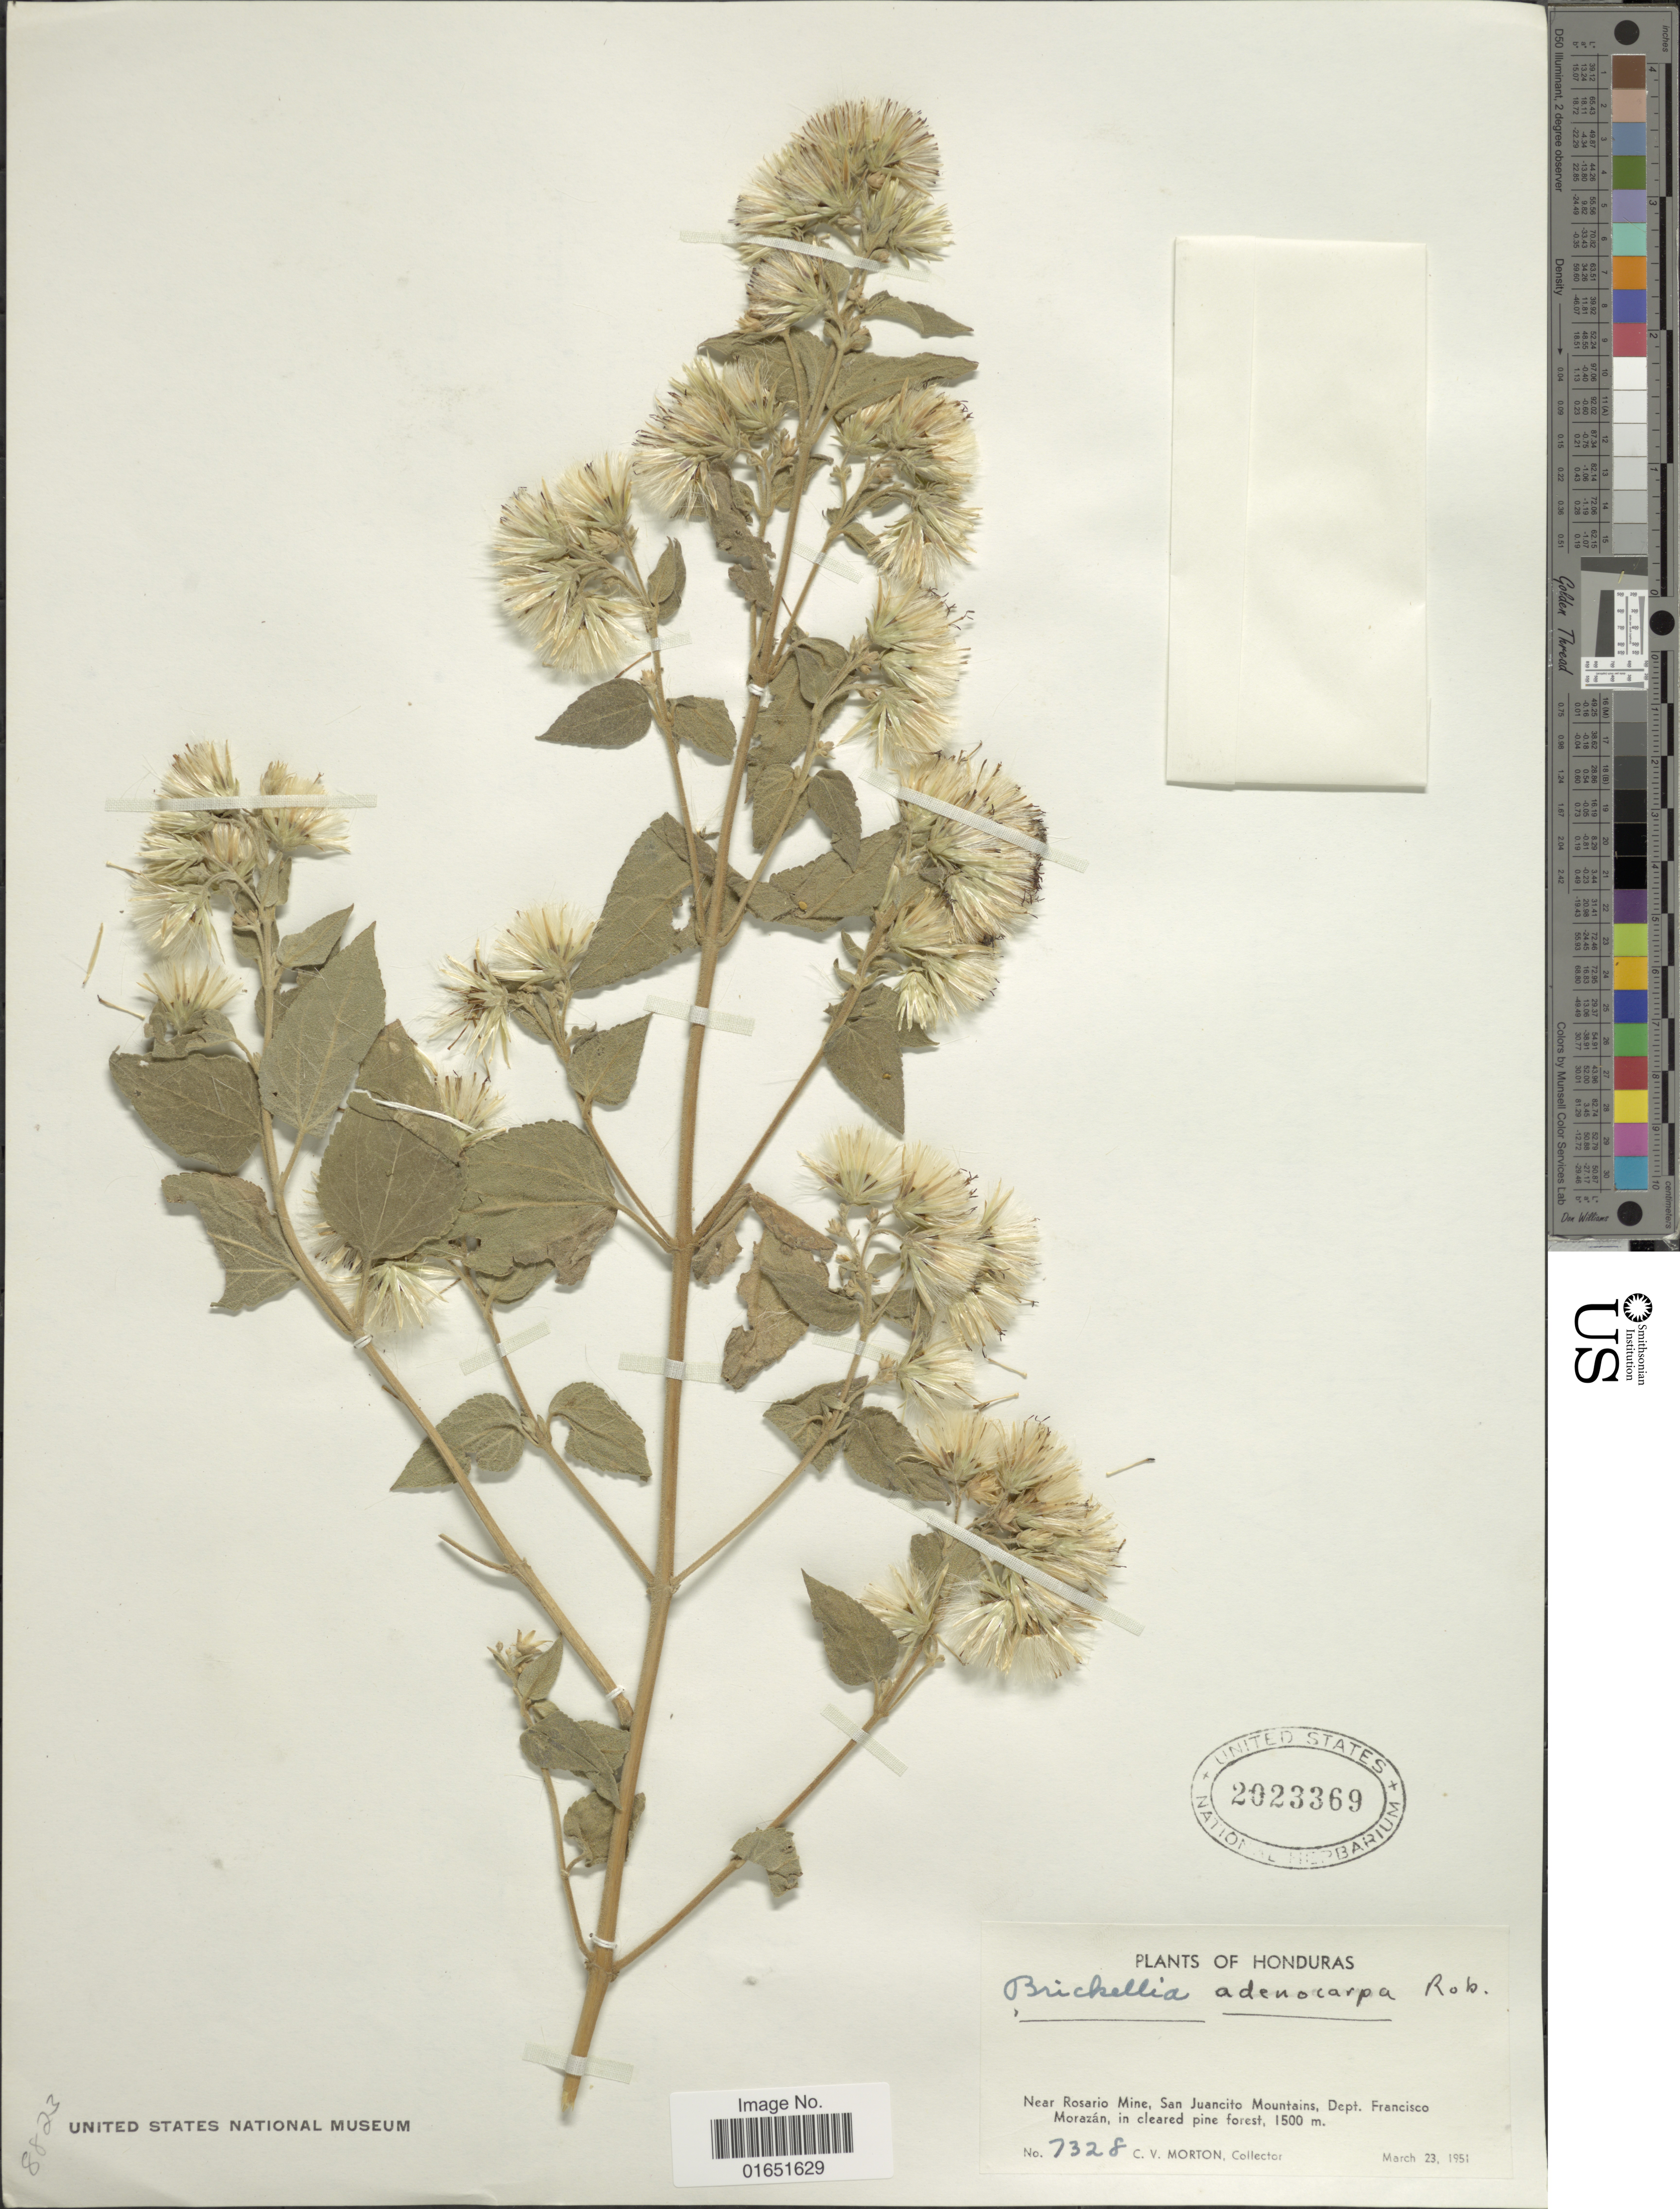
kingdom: Plantae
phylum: Tracheophyta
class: Magnoliopsida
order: Asterales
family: Asteraceae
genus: Brickellia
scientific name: Brickellia adenocarpa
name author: B.L. Rob.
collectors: C. V. Morton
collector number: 7328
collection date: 1951-03-23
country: Honduras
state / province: Fco. Morazán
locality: Near Rosario Mine, San Juancito Mountains, Dept. Francisco Morazán, in cleared pine forest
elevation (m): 1500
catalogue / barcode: US 2023369